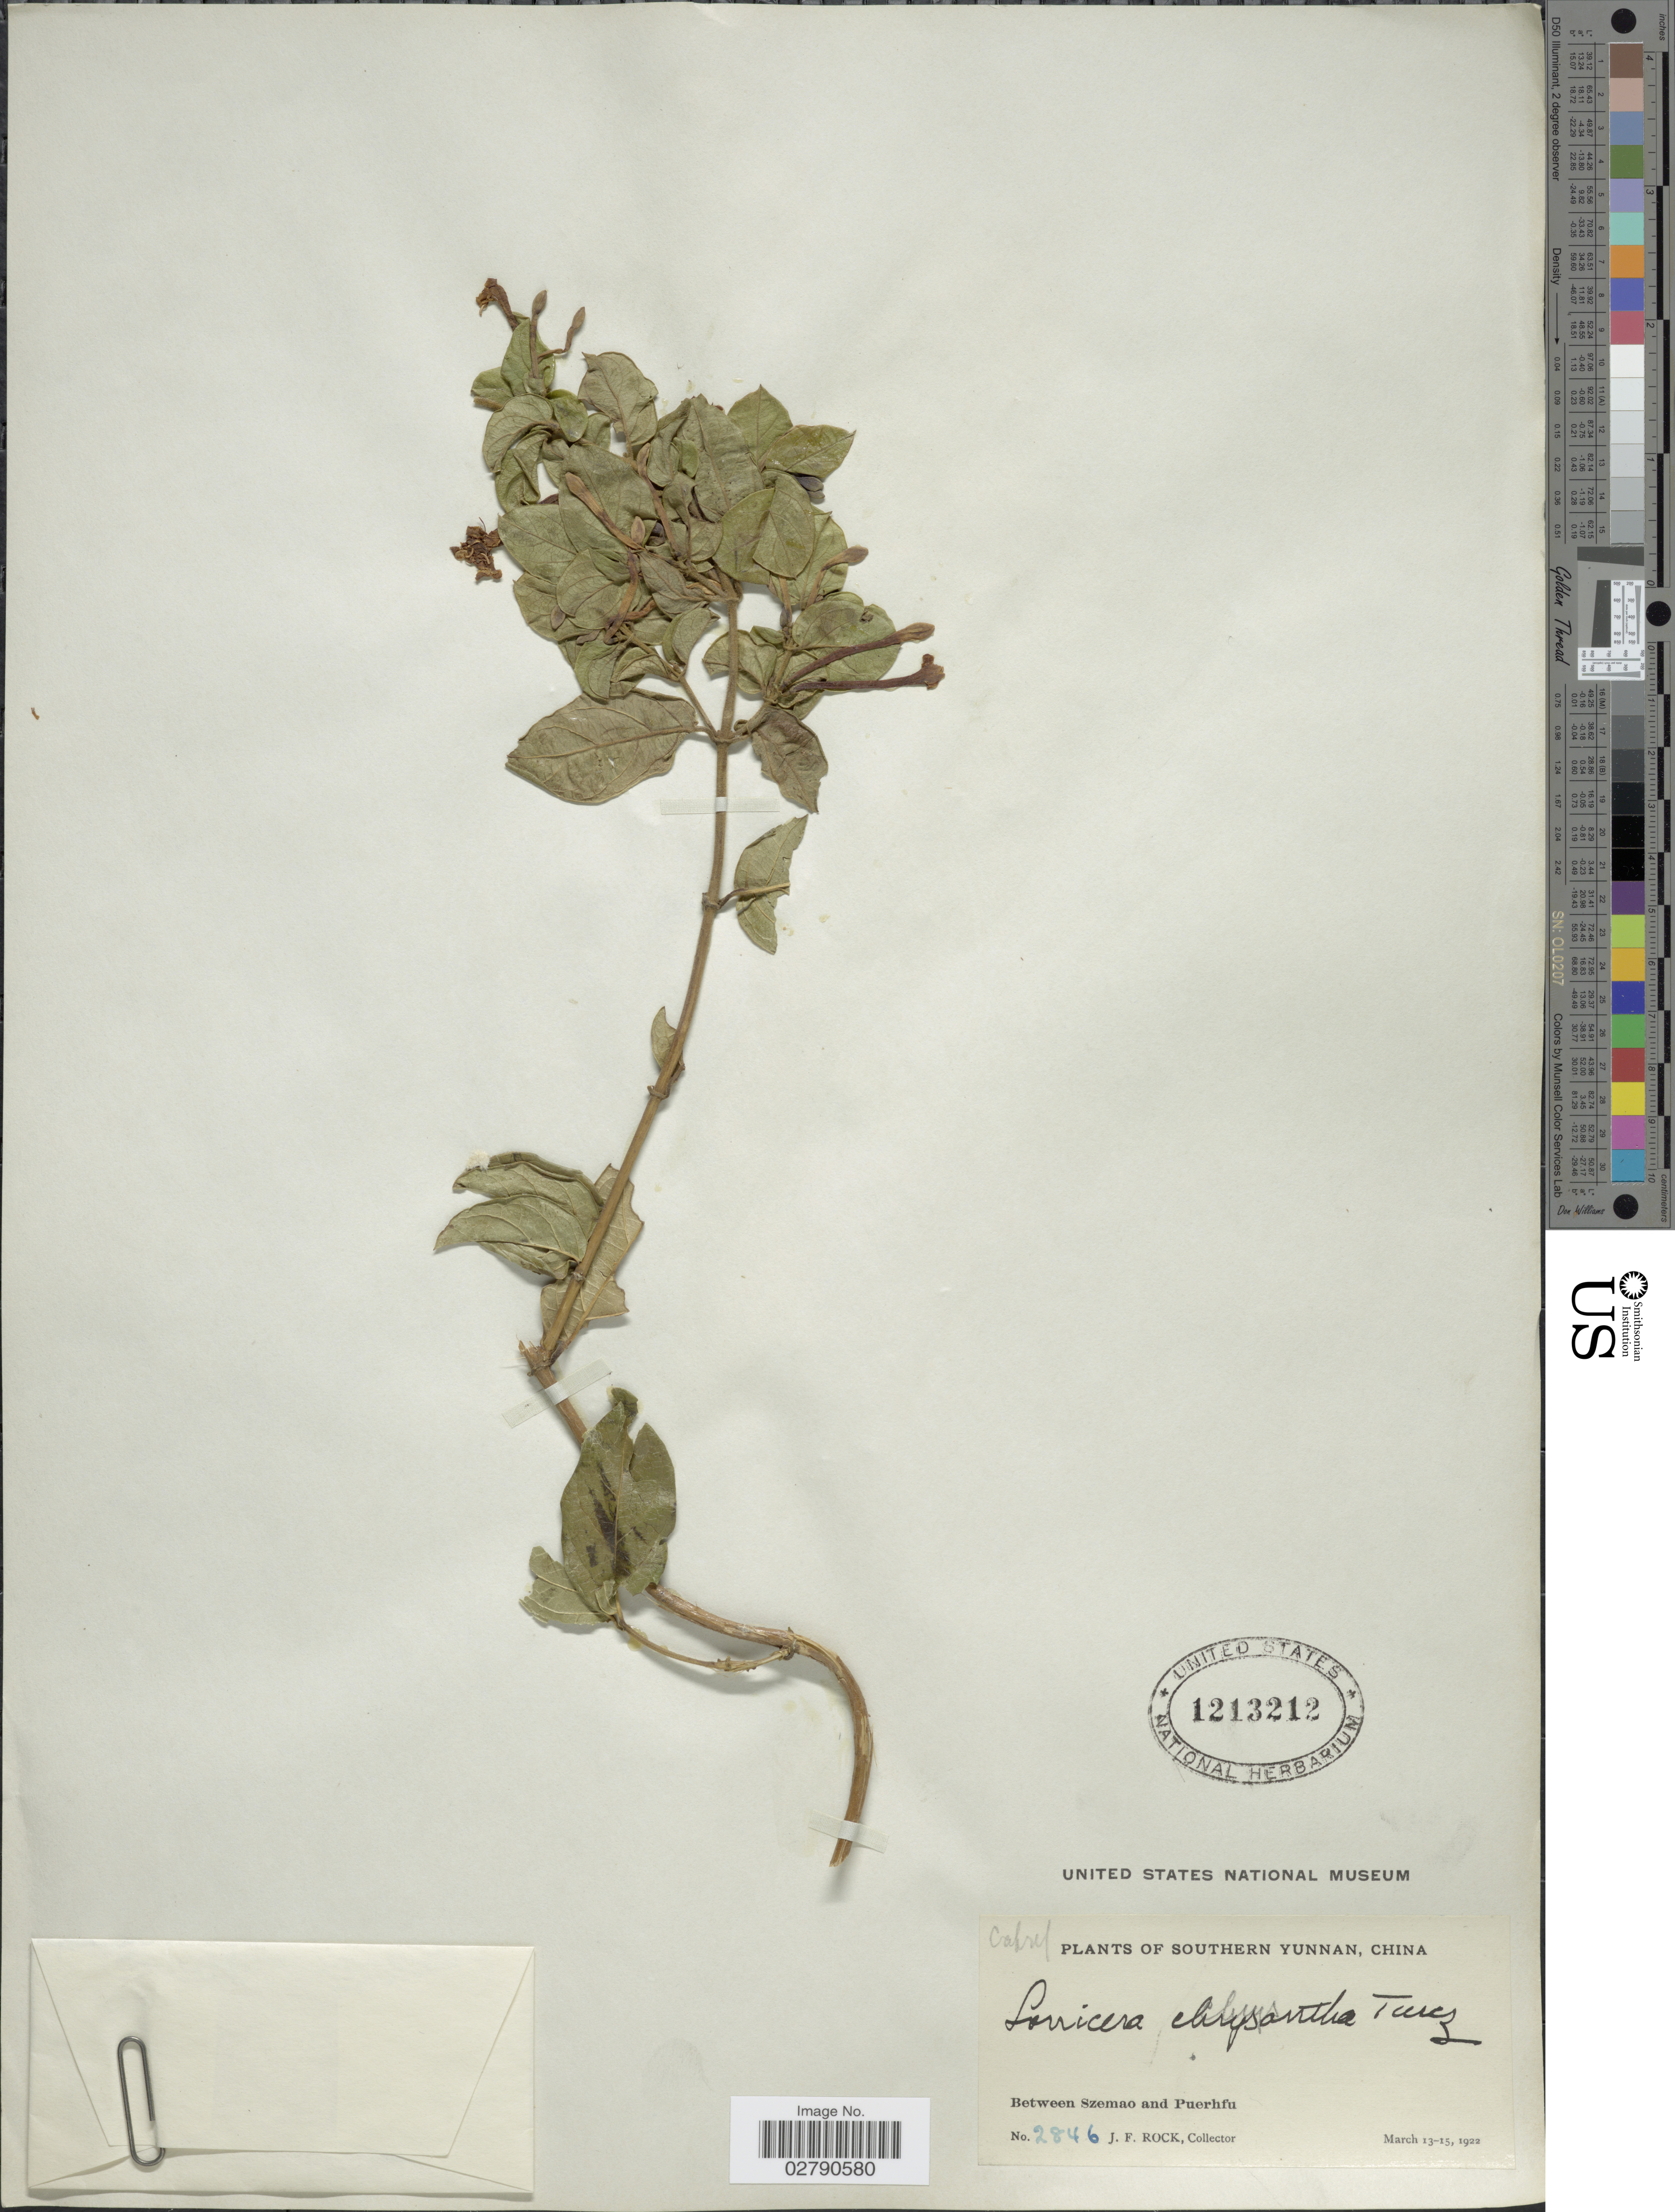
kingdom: Plantae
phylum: Tracheophyta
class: Magnoliopsida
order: Dipsacales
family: Caprifoliaceae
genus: Lonicera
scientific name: Lonicera chrysantha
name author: Turcz. ex Ledeb.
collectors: J. Rock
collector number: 2846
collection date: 1922-03-13/1922-03-15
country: China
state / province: Yunnan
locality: Southern Yunnan. Between Szemao and Puerhfu.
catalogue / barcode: US 1213212